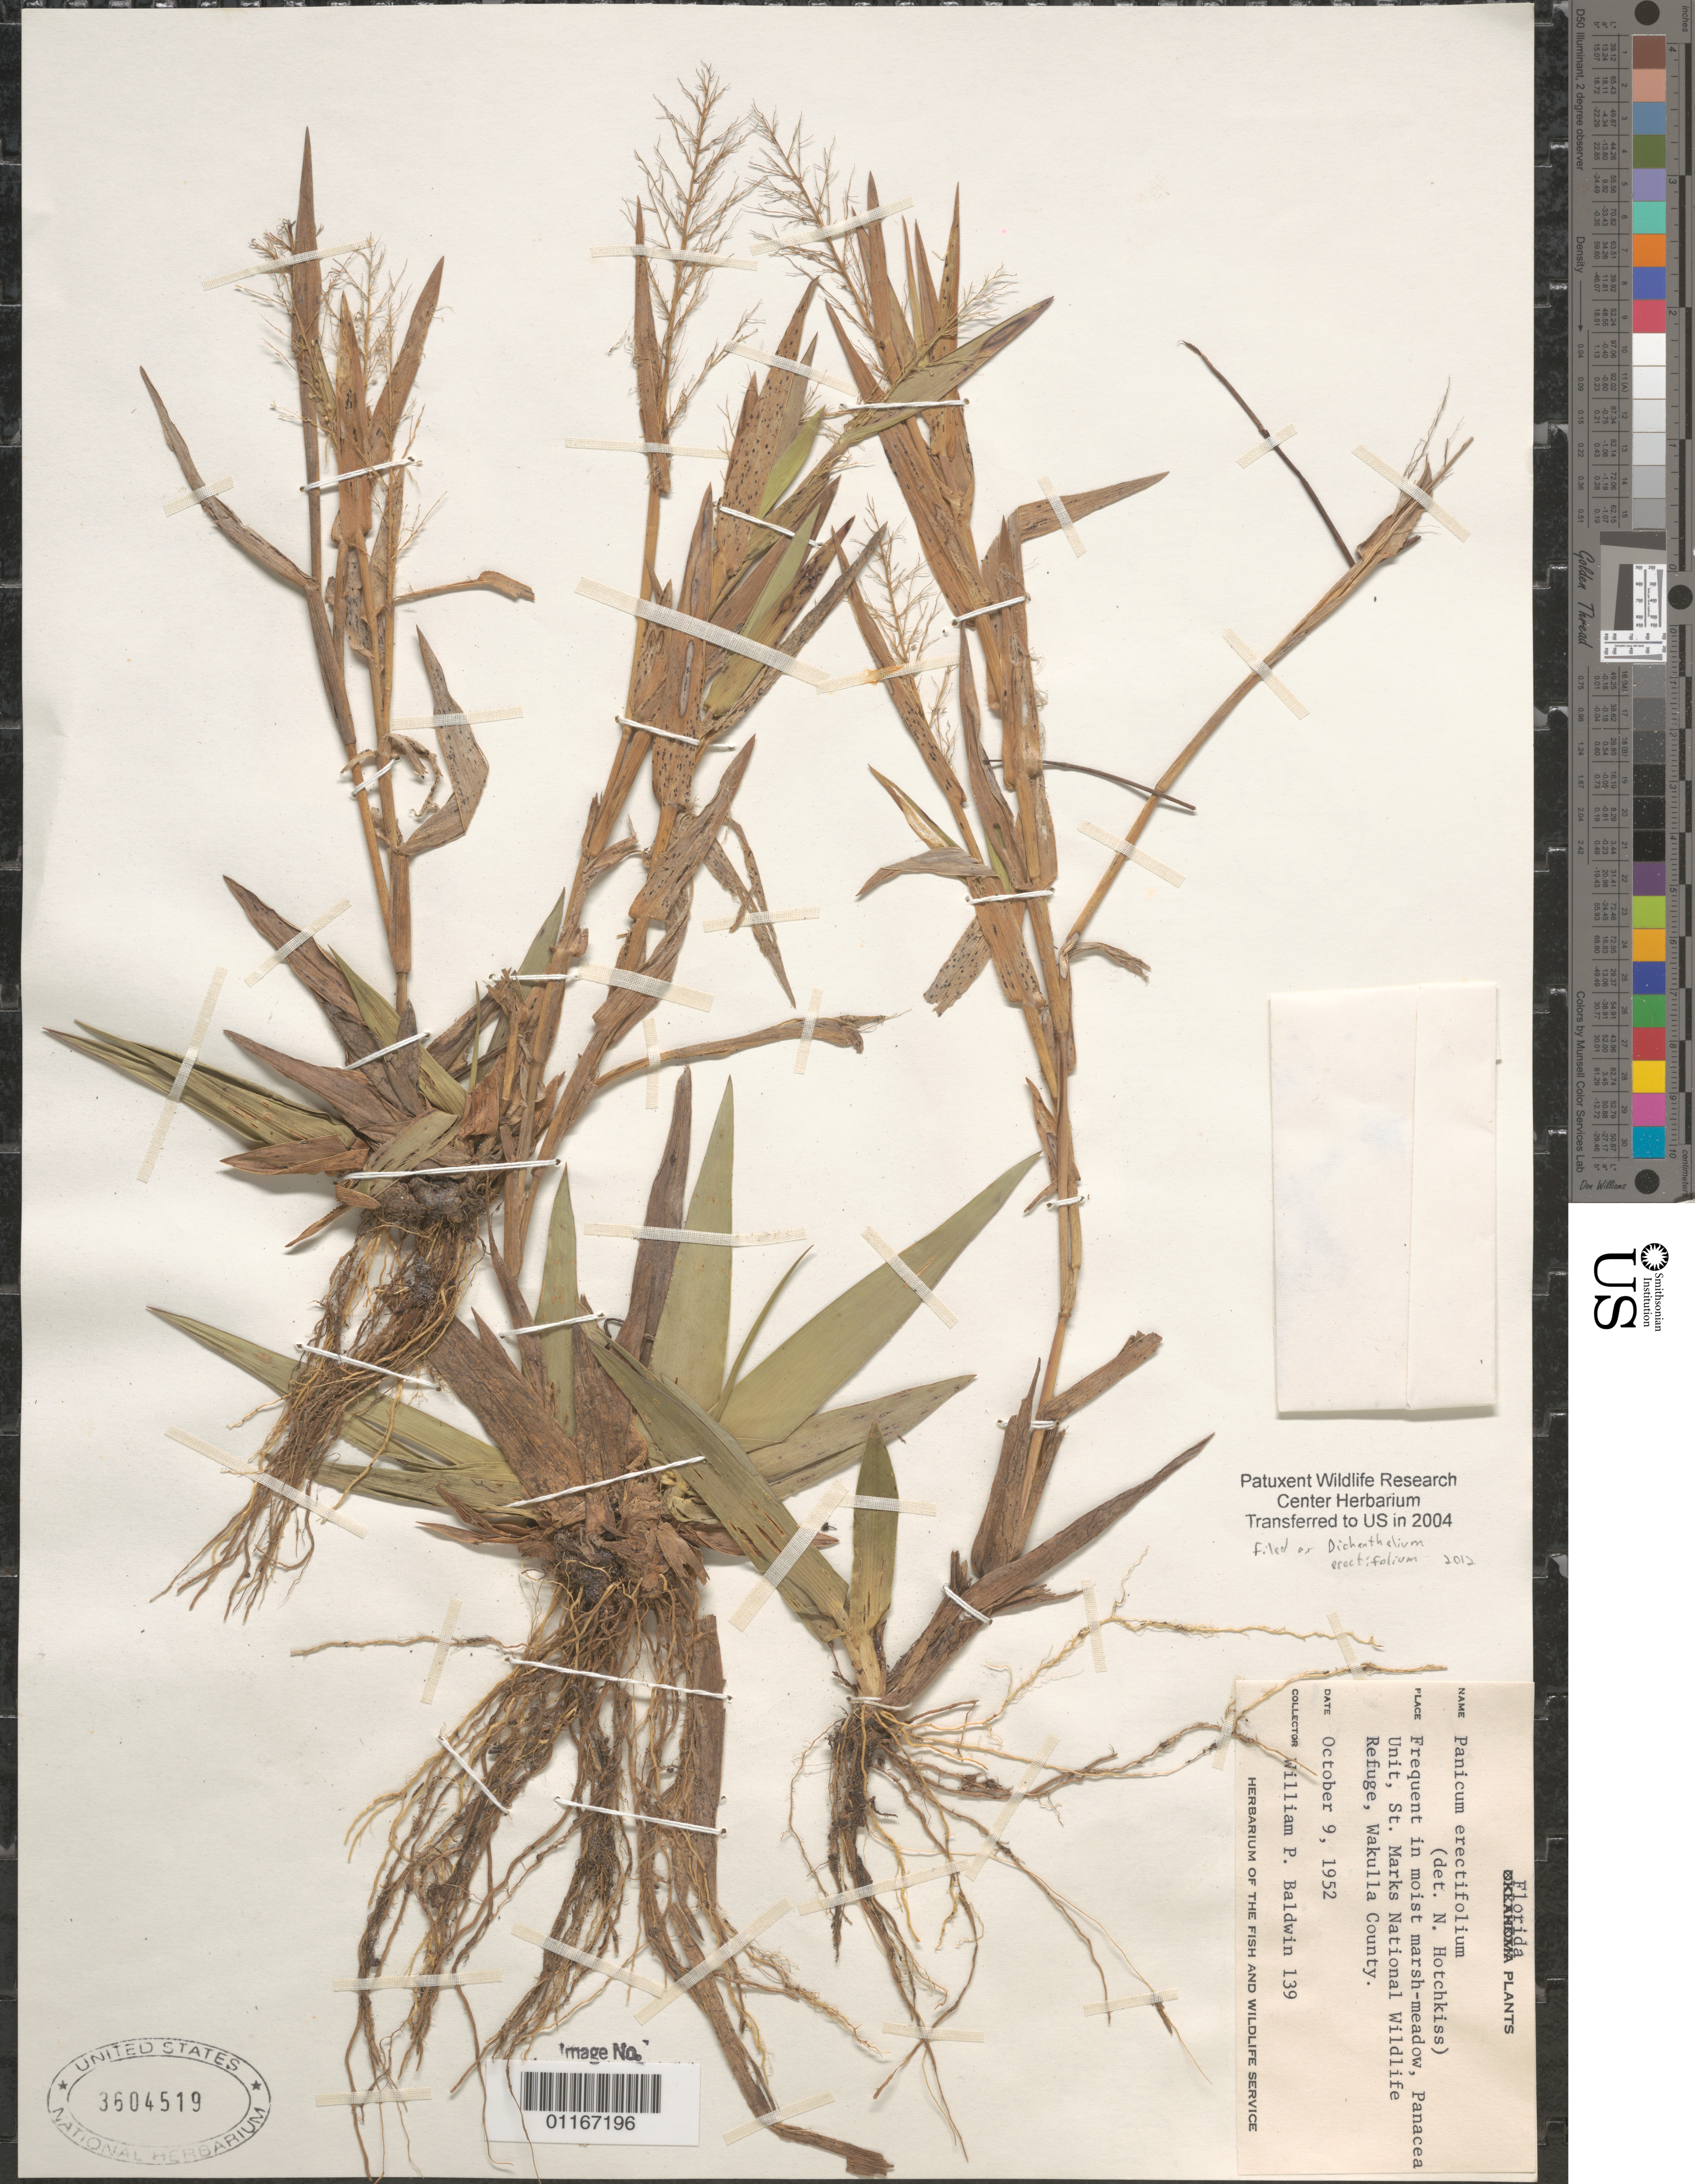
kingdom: Plantae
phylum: Tracheophyta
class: Liliopsida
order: Poales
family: Poaceae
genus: Dichanthelium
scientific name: Dichanthelium sphaerocarpon var. floridanum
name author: (Vasey) Davidse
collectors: W. Baldwin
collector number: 139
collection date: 1952-10-09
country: United States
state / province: Florida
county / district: Wakulla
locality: St. Marks National Wildlfie Refuge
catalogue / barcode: US 3604519